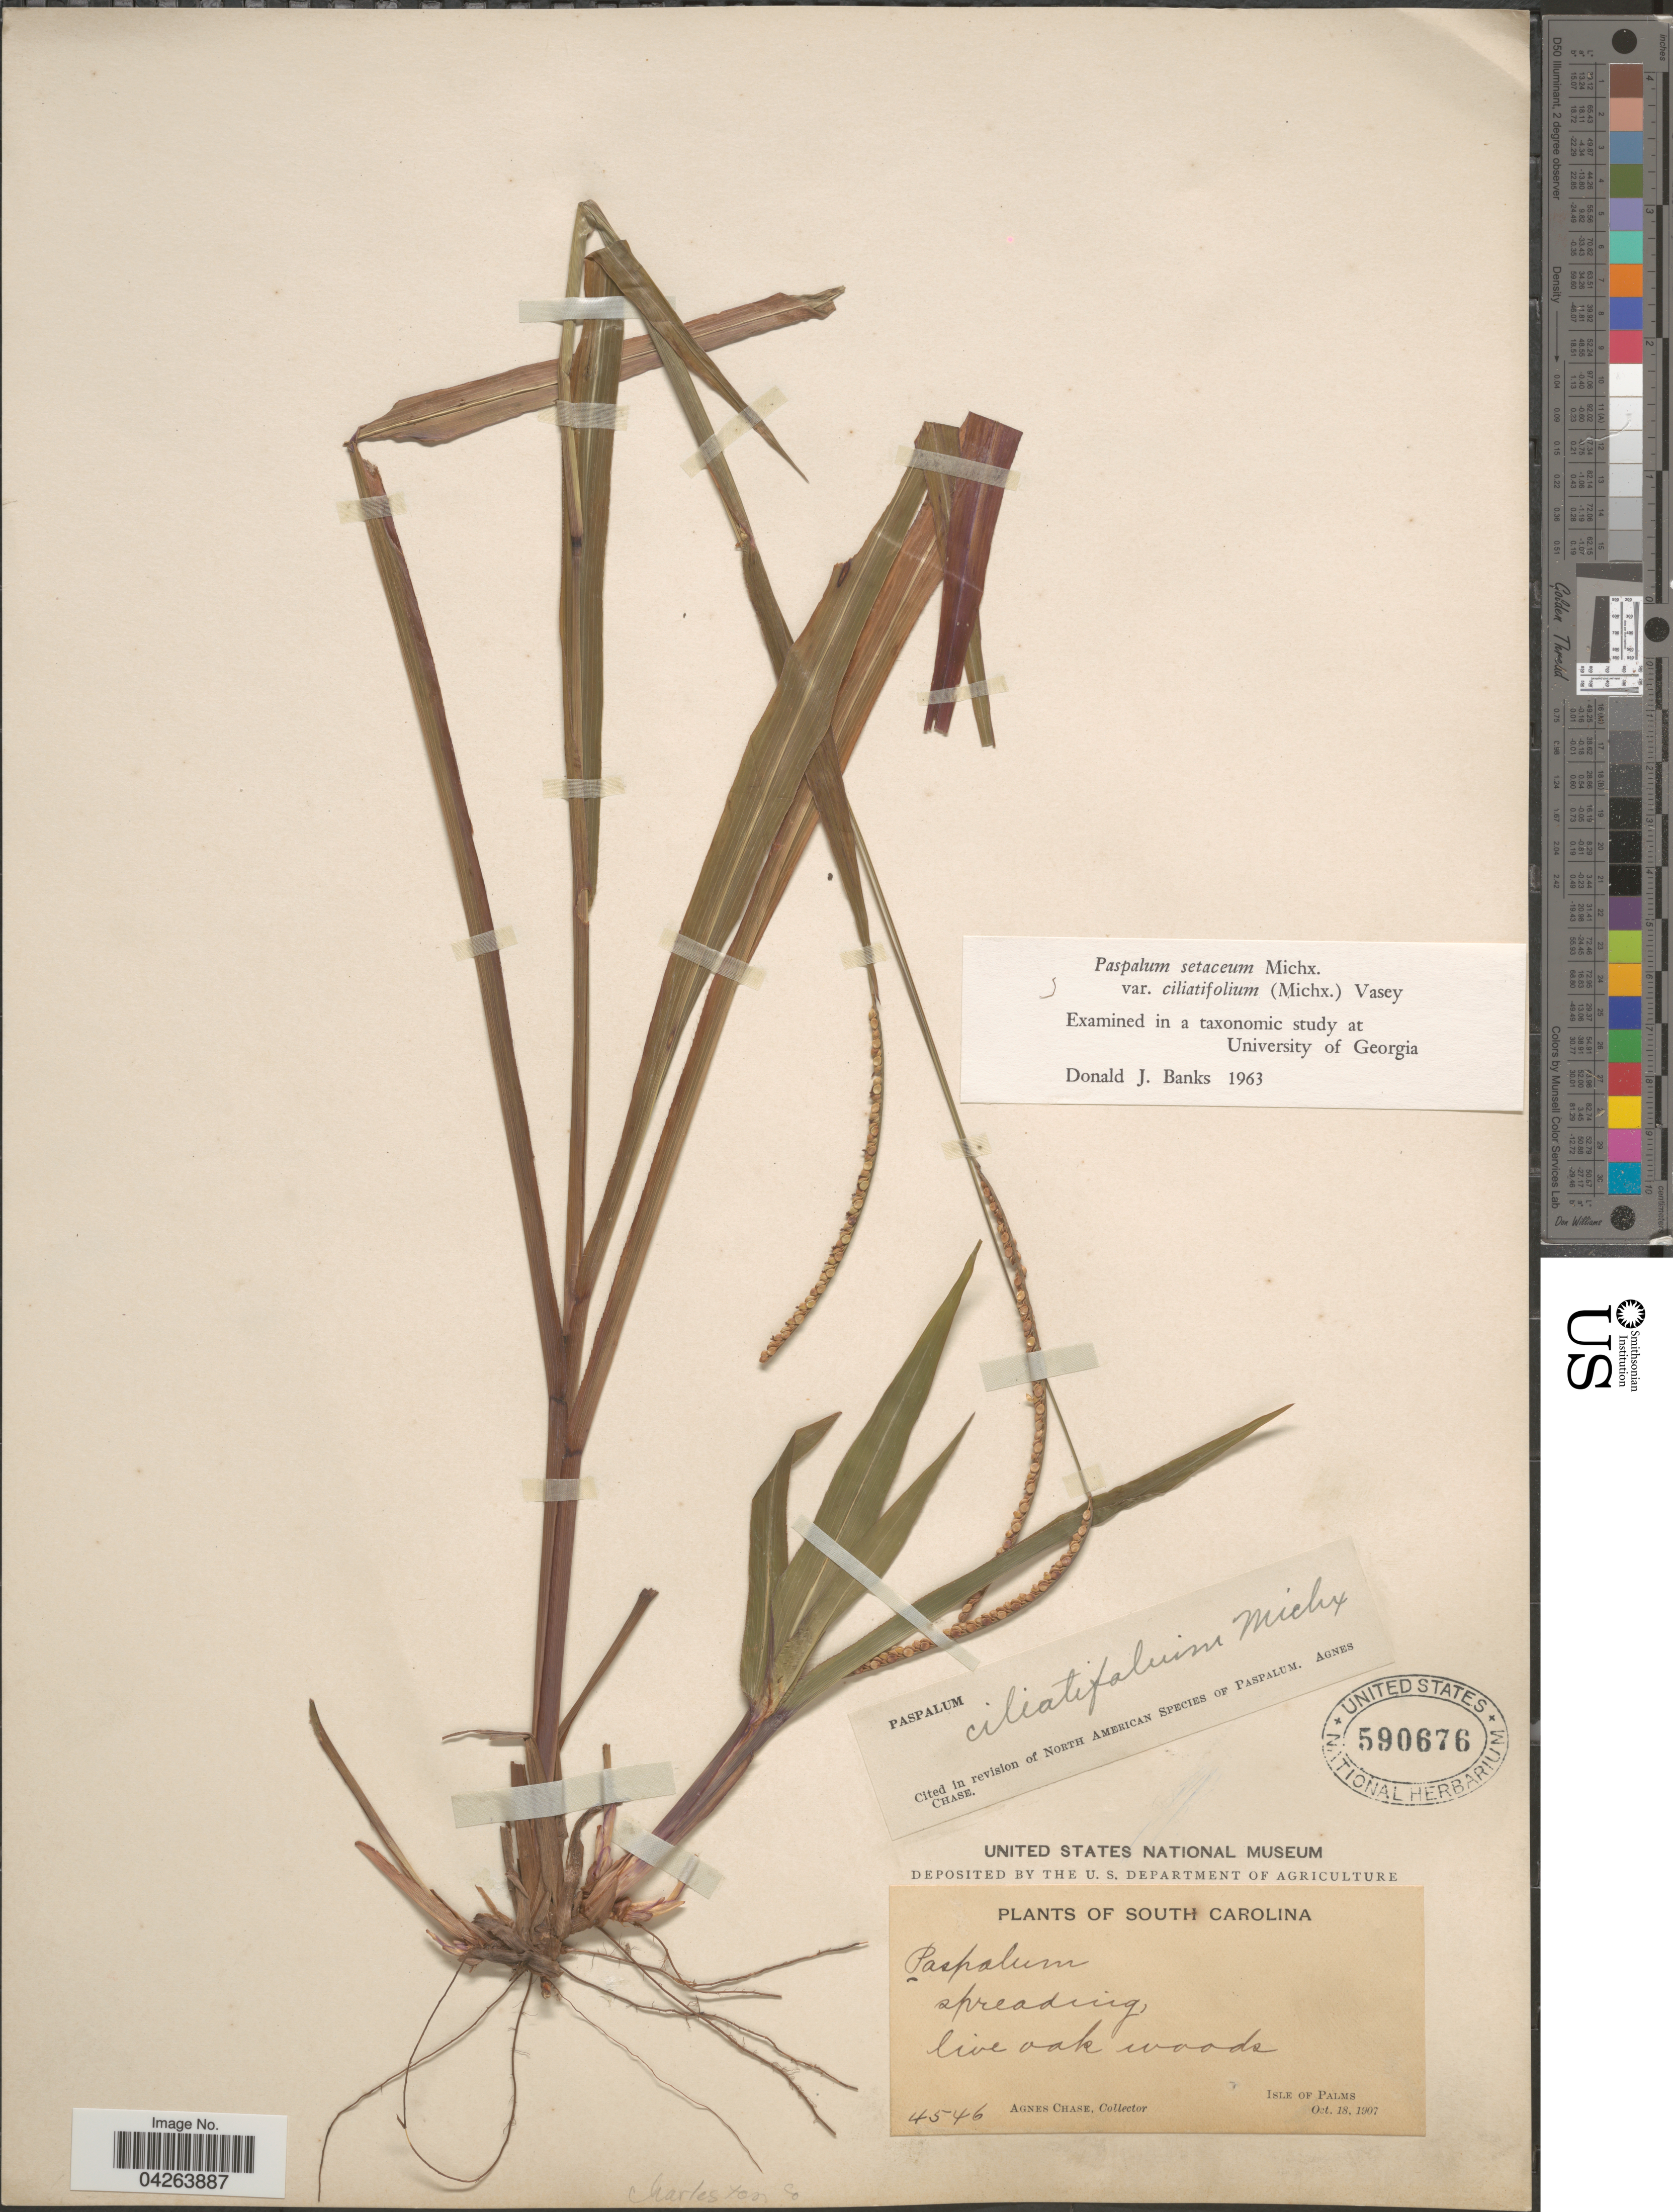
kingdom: Plantae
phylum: Tracheophyta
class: Liliopsida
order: Poales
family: Poaceae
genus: Paspalum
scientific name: Paspalum setaceum var. ciliatifolium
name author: (Michx.) Vasey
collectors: A. Chase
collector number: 4546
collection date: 1907-10-18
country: United States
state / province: South Carolina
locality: Isle of Palms. Charleston Co.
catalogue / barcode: US 590676